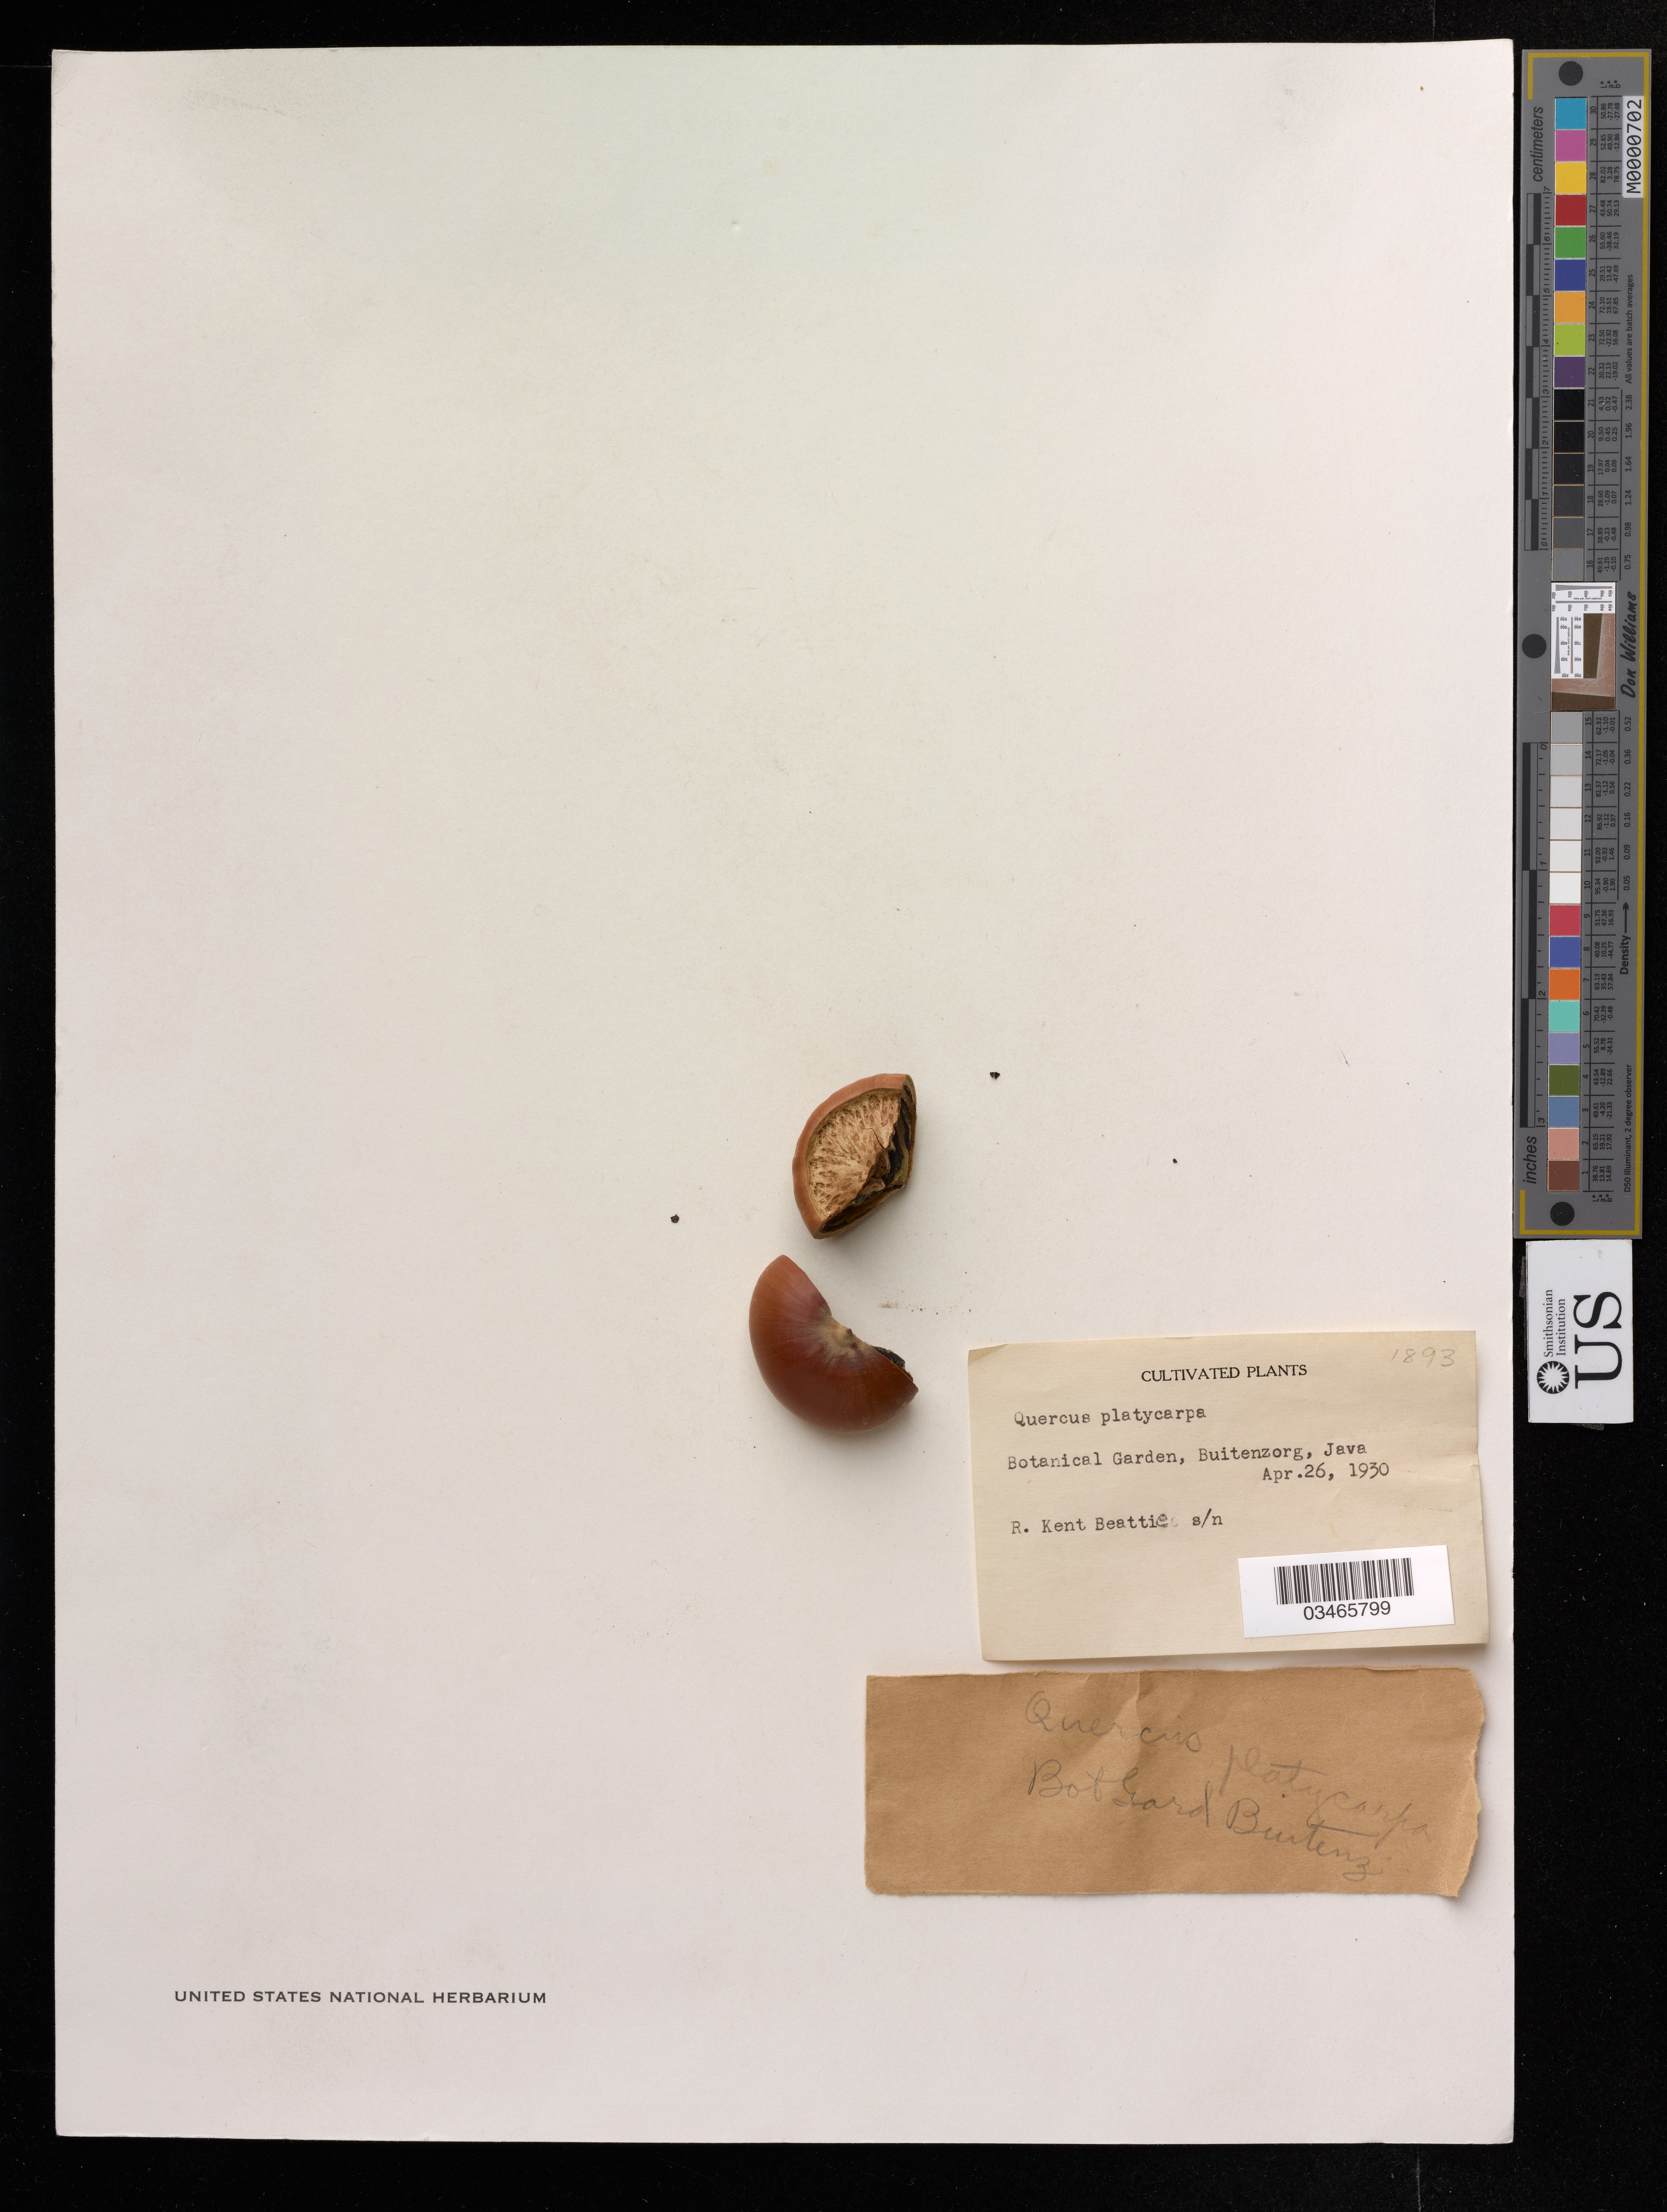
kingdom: Plantae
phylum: Tracheophyta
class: Magnoliopsida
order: Fagales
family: Fagaceae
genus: Lithocarpus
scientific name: Lithocarpus platycarpus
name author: (Blume) Rehder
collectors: R. K. Beattie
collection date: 1930-04-26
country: Indonesia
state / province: Java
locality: Botanical Garden. Buitenzorg